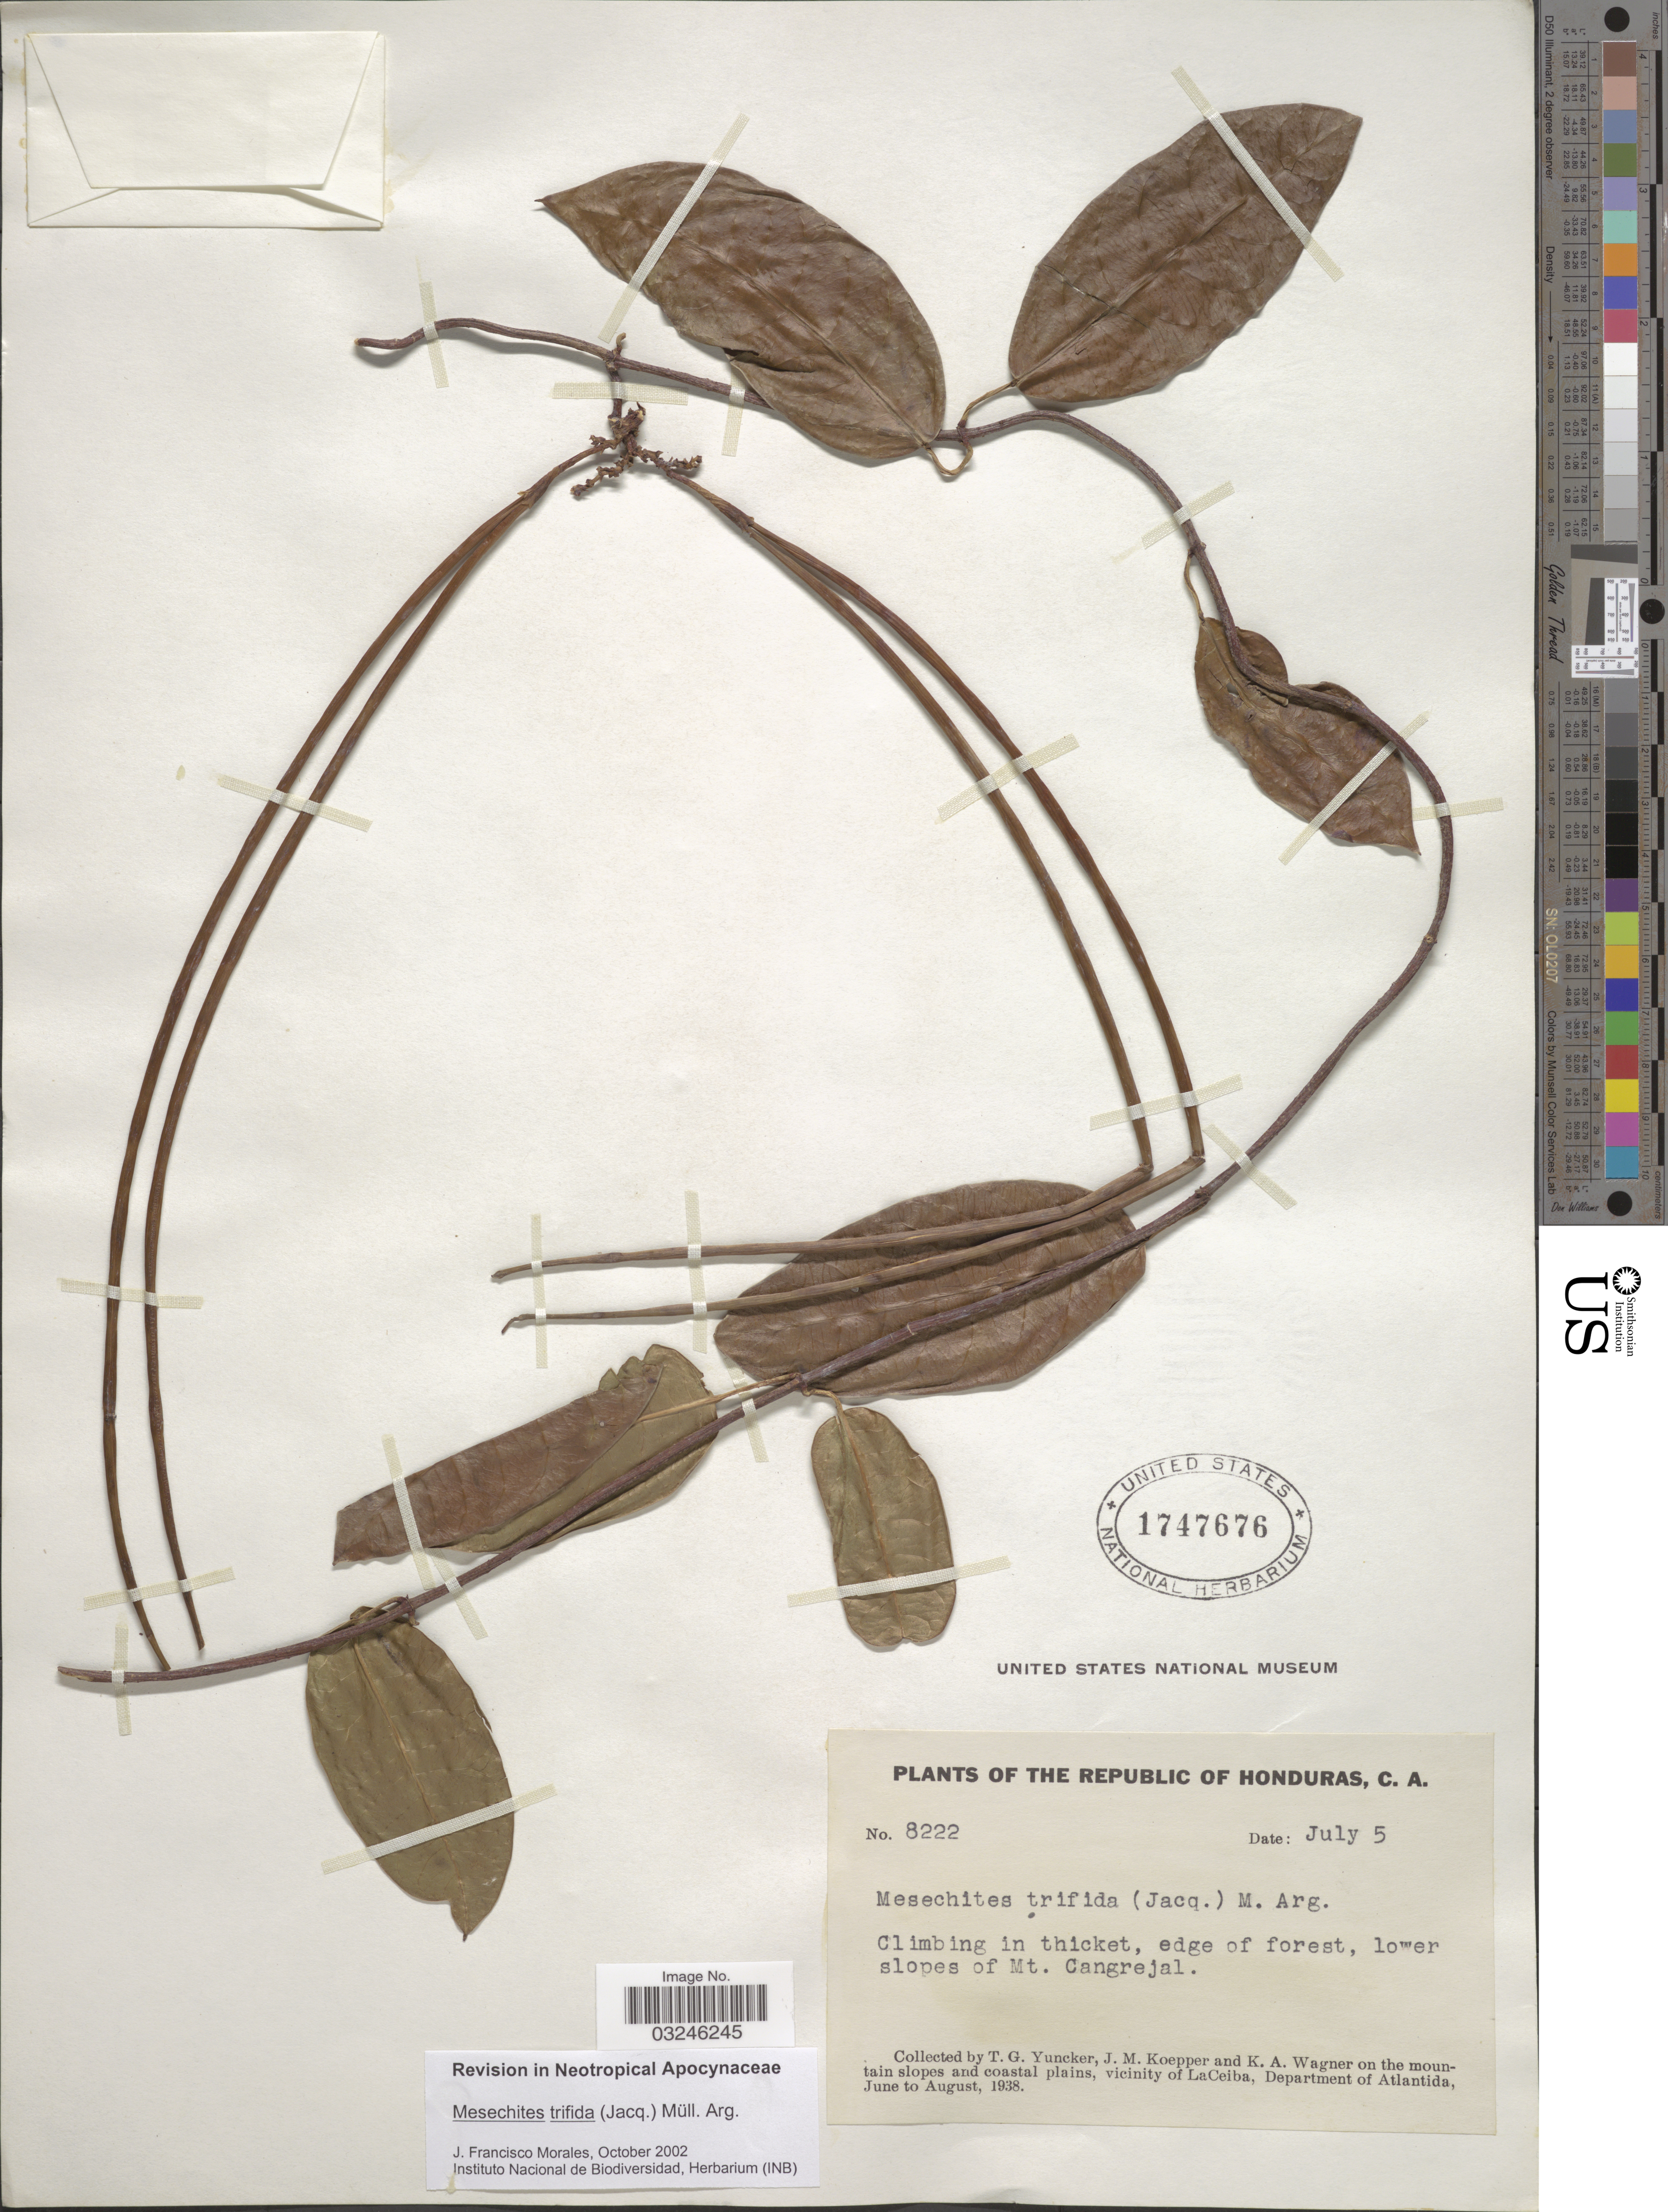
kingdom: Plantae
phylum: Tracheophyta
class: Magnoliopsida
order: Gentianales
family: Apocynaceae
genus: Mesechites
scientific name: Mesechites trifidus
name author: (Jacq.) Müll. Arg.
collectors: T. G. Yuncker, J. M. Koepper & K. A. Wagner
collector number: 8222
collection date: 1938-07-05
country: Honduras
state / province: Atlántida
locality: Lower slopes of Mt. Cangrejal. Mountain slopes and coastal plains, vicinity of LaCeiba, Department of Atlantinda.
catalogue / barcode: US 1747676